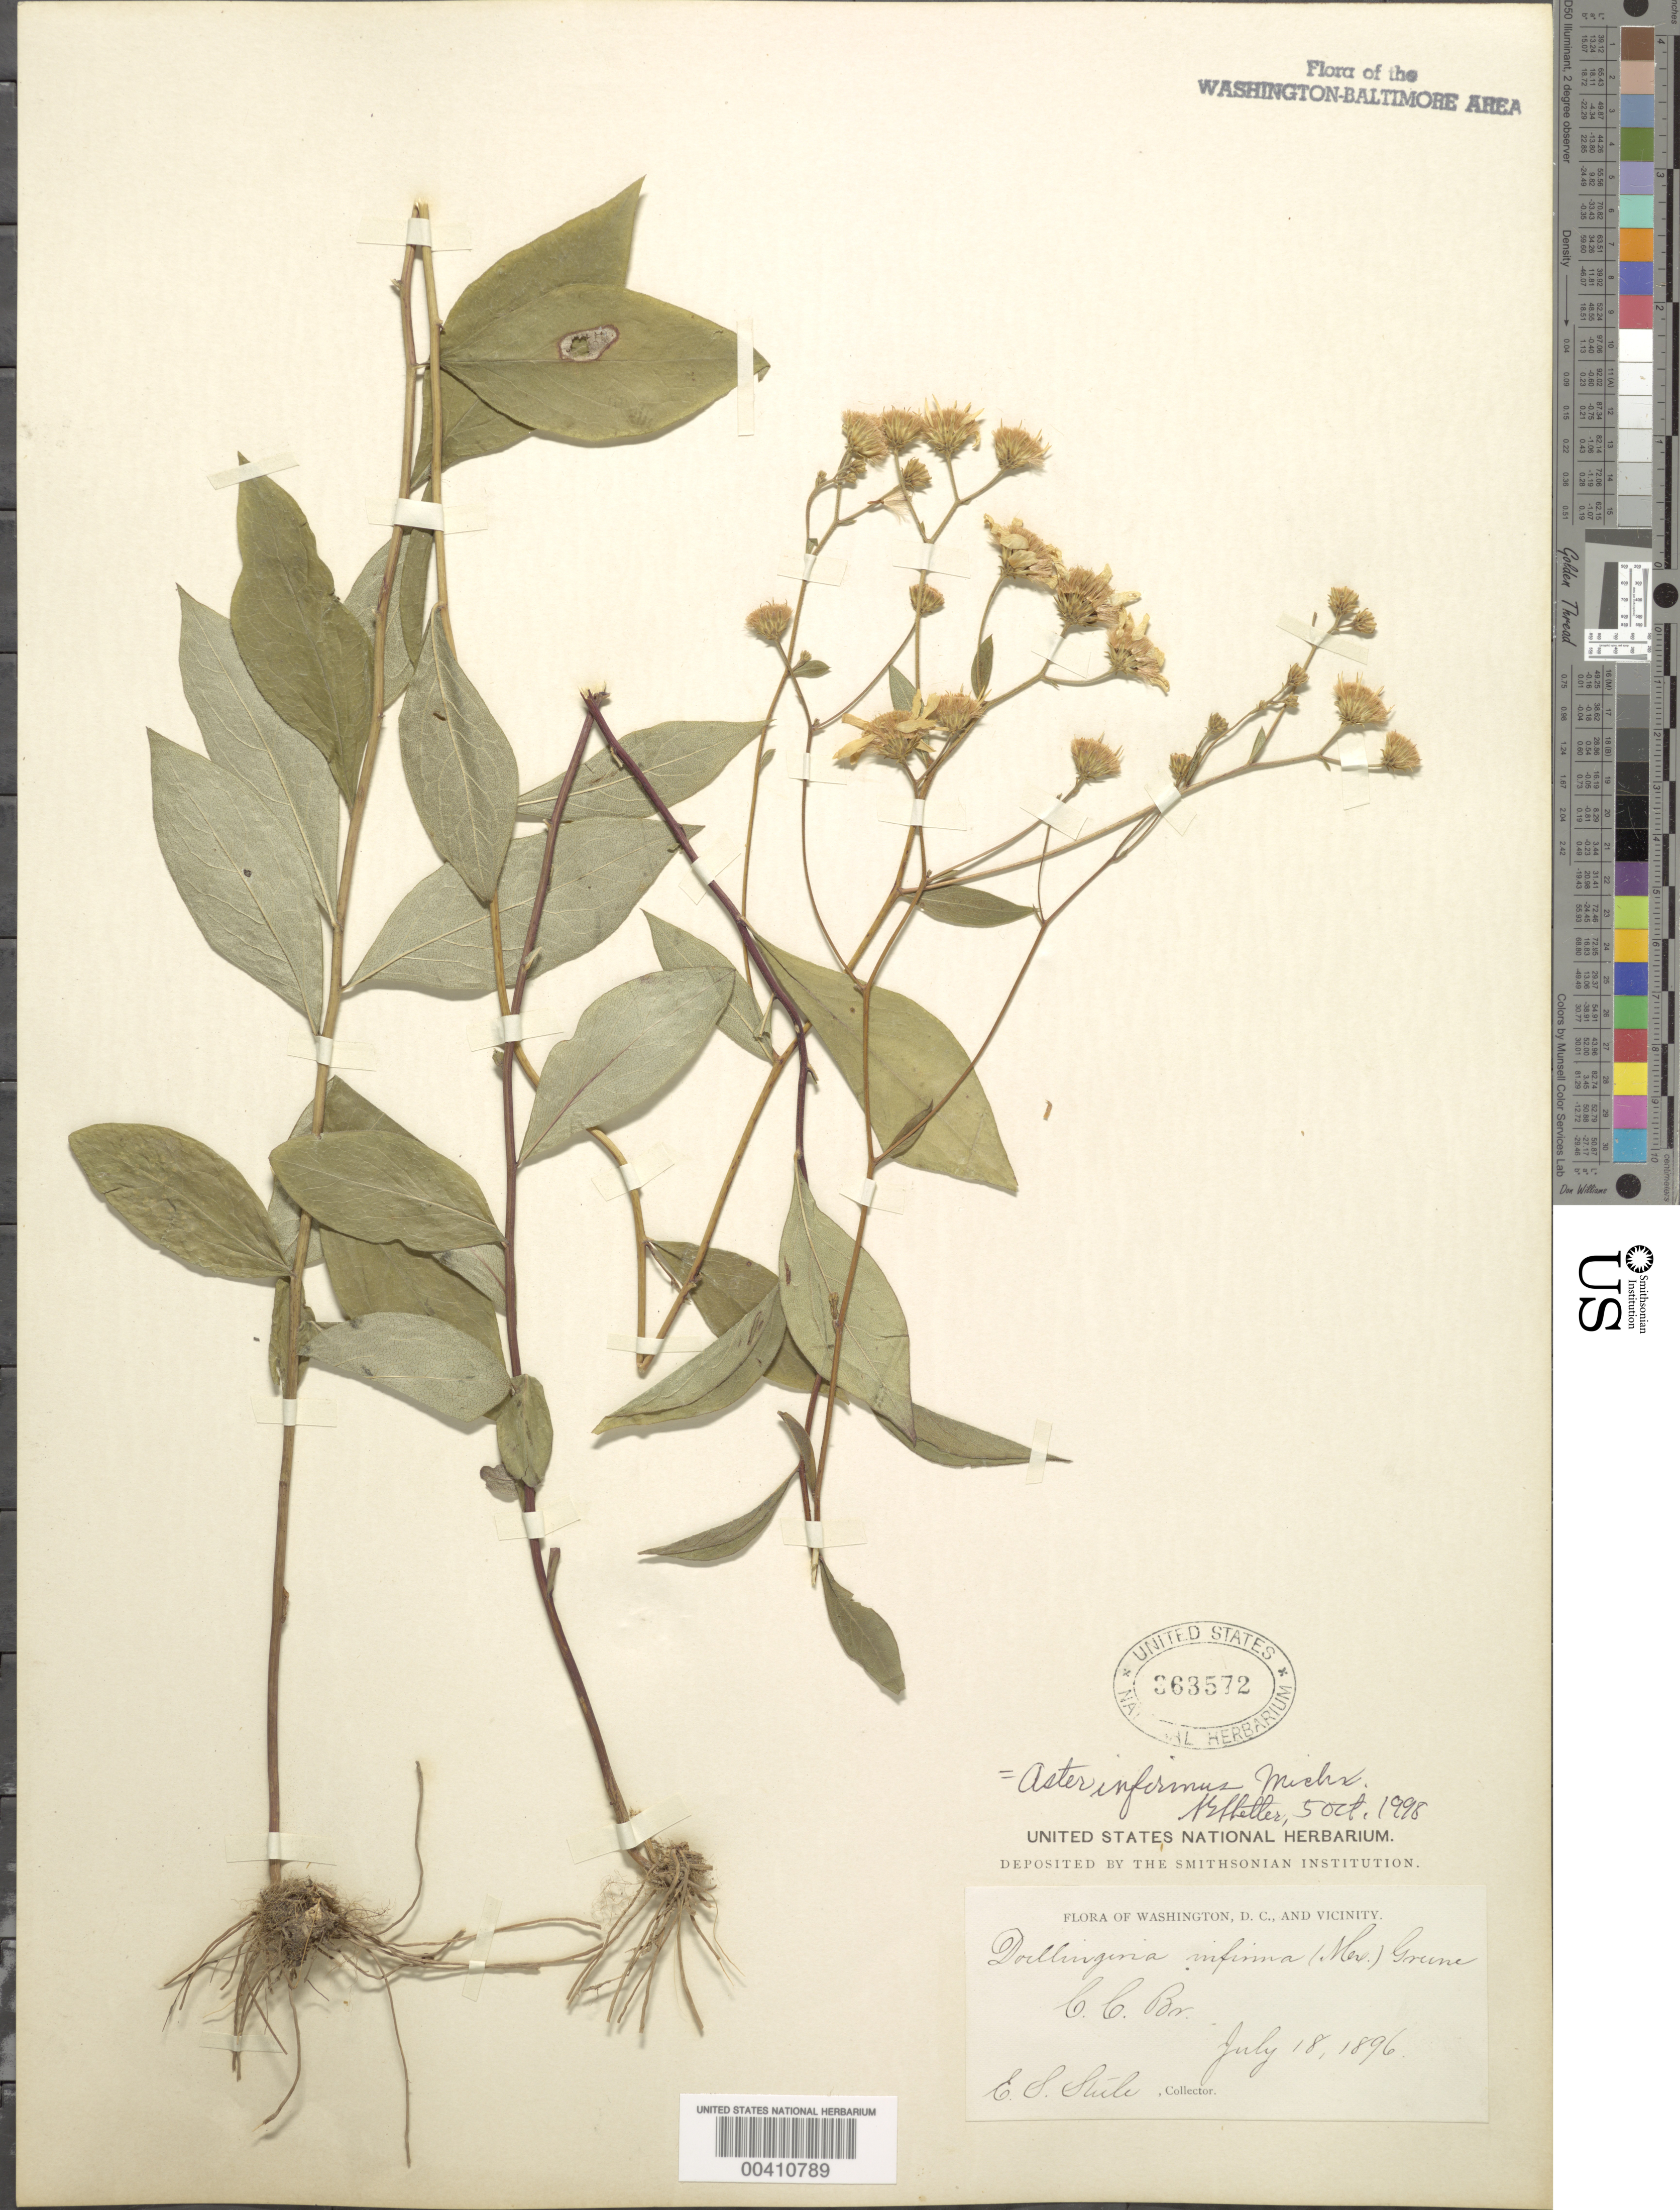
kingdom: Plantae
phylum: Tracheophyta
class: Magnoliopsida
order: Asterales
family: Asteraceae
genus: Doellingeria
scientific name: Doellingeria infirma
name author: (Michx.) Greene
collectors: E. Steele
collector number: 512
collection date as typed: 18 Jul 1896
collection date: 1896-07-18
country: United States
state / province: District of Columbia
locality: C C Bridge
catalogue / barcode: US 363572